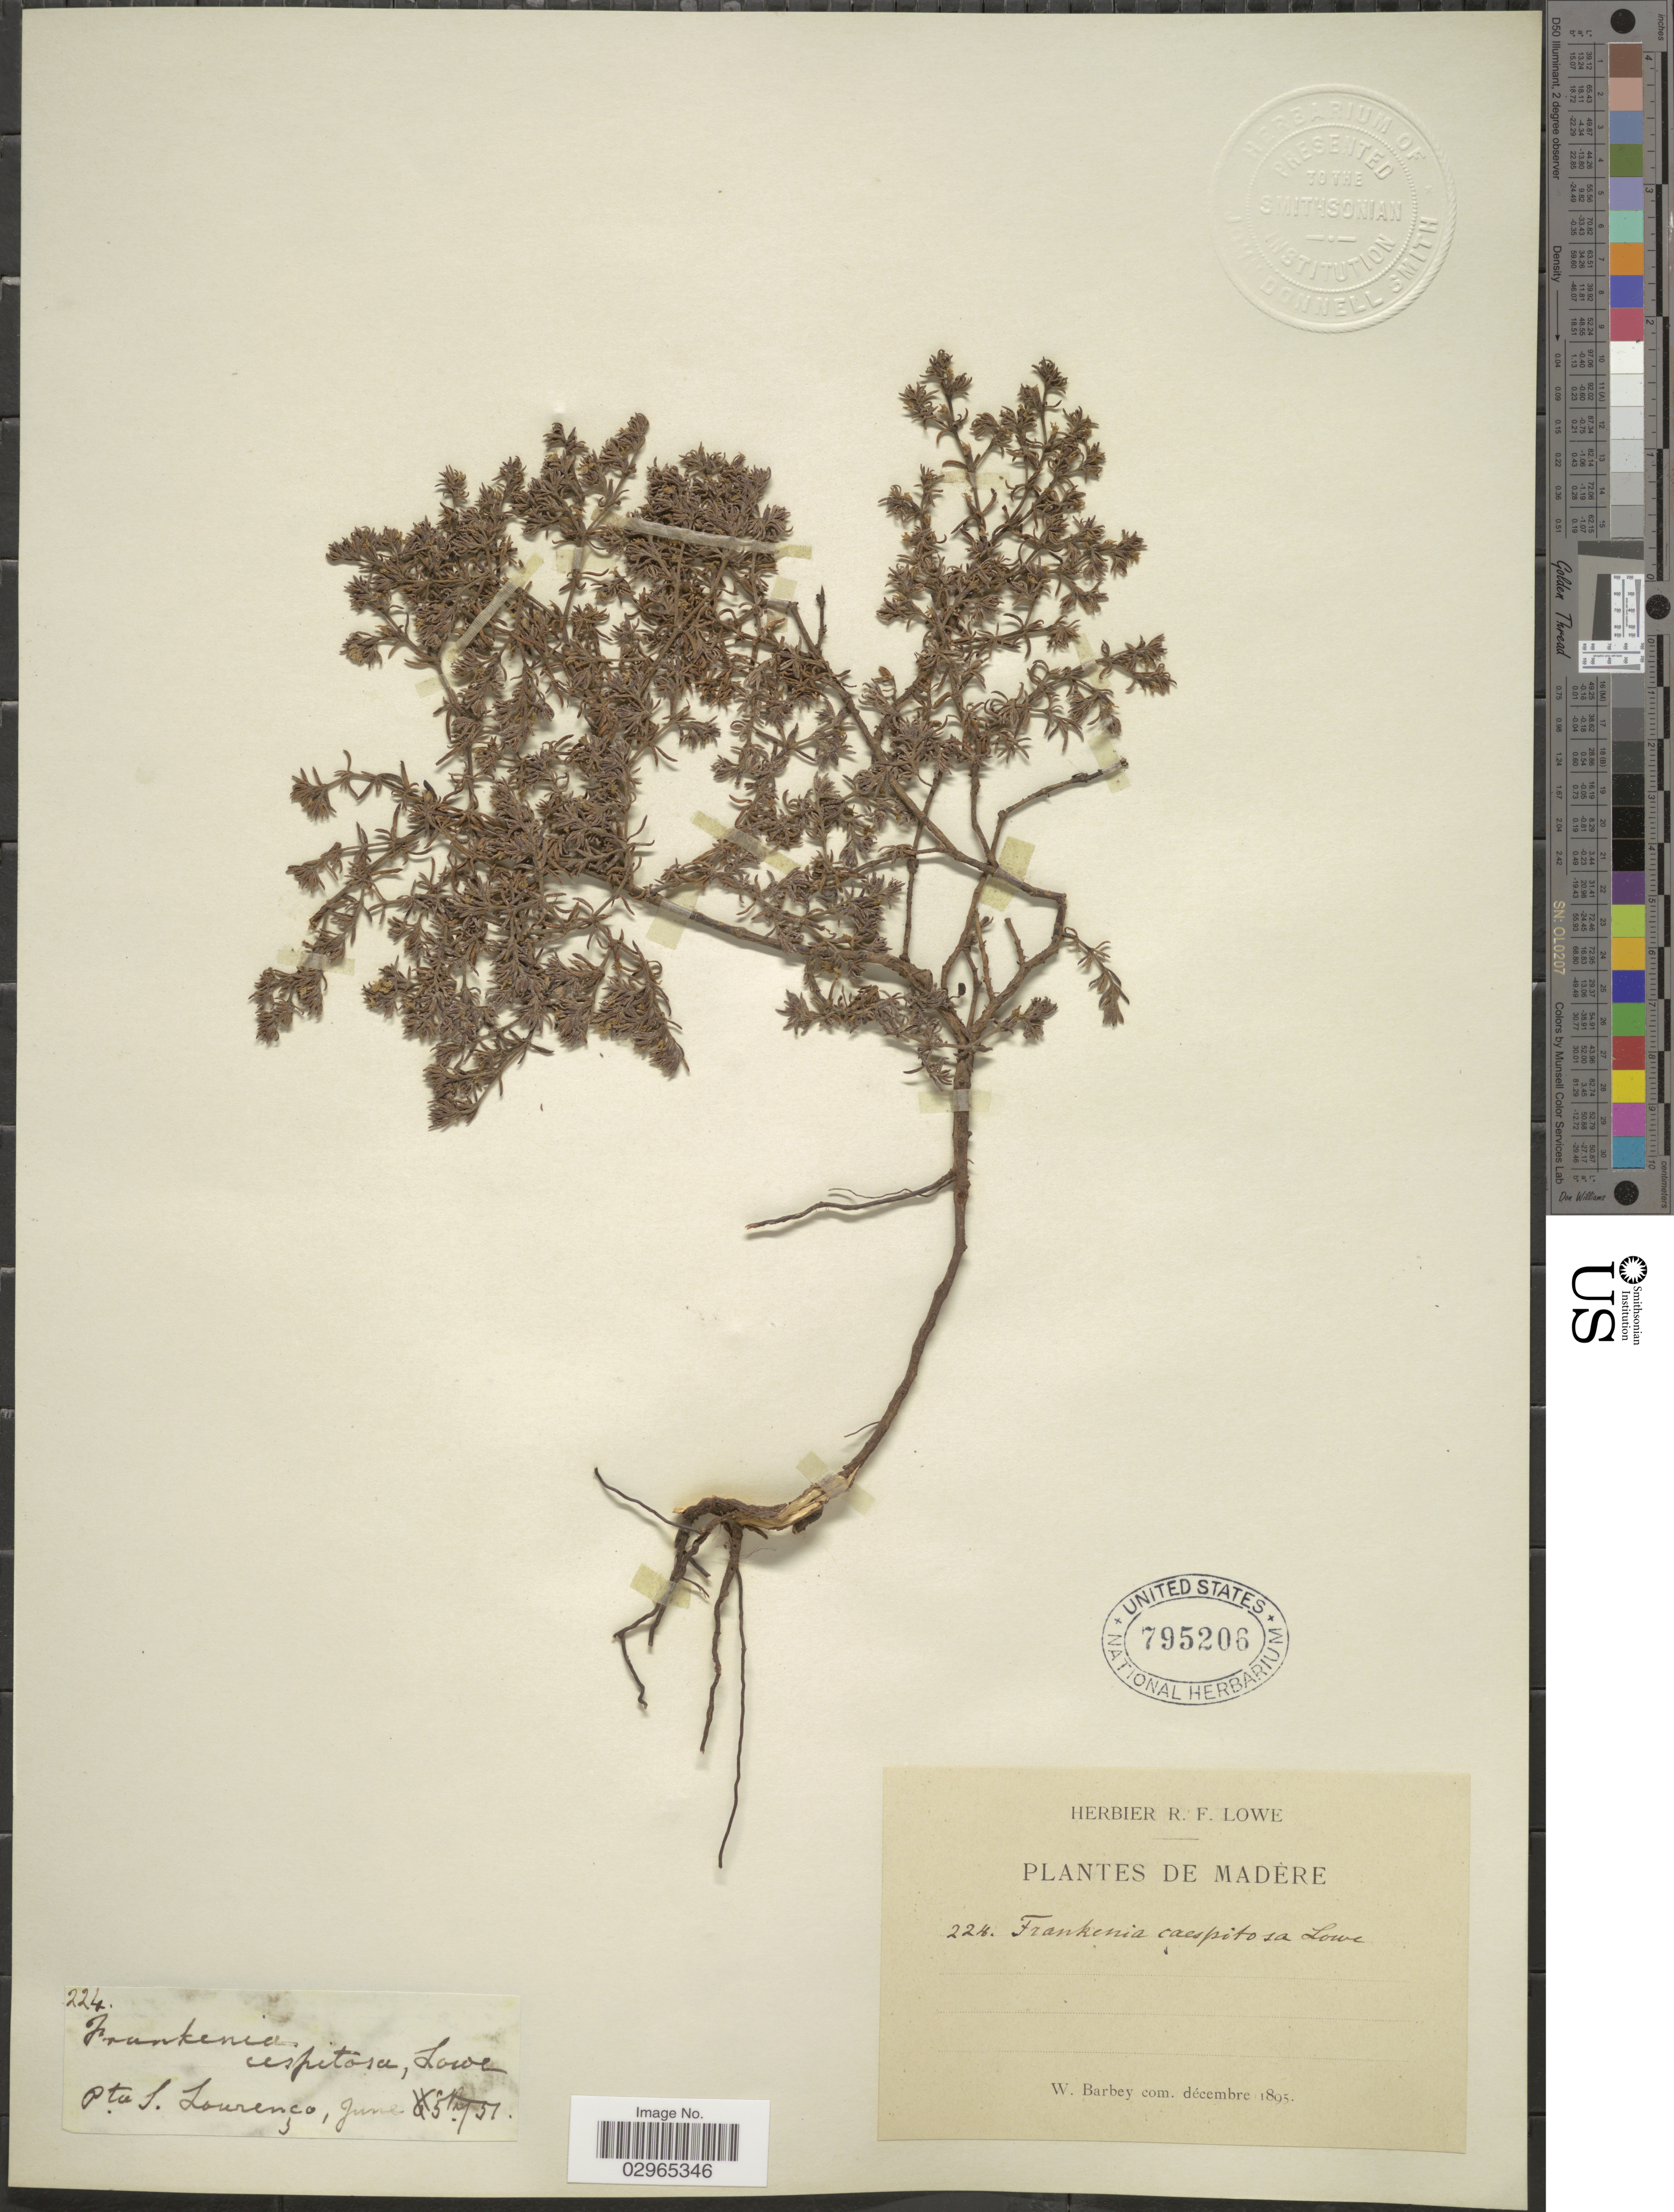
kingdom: Plantae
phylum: Tracheophyta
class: Magnoliopsida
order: Caryophyllales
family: Frankeniaceae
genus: Frankenia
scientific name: Frankenia caespitosa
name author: Lowe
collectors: ex herb. R. F. Lowe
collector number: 224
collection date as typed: Transcribed d/m/y: 5/6/51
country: Portugal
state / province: Madeira (Aut. Reg.)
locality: Madère. Pto S. Lourenço.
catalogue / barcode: US 795206